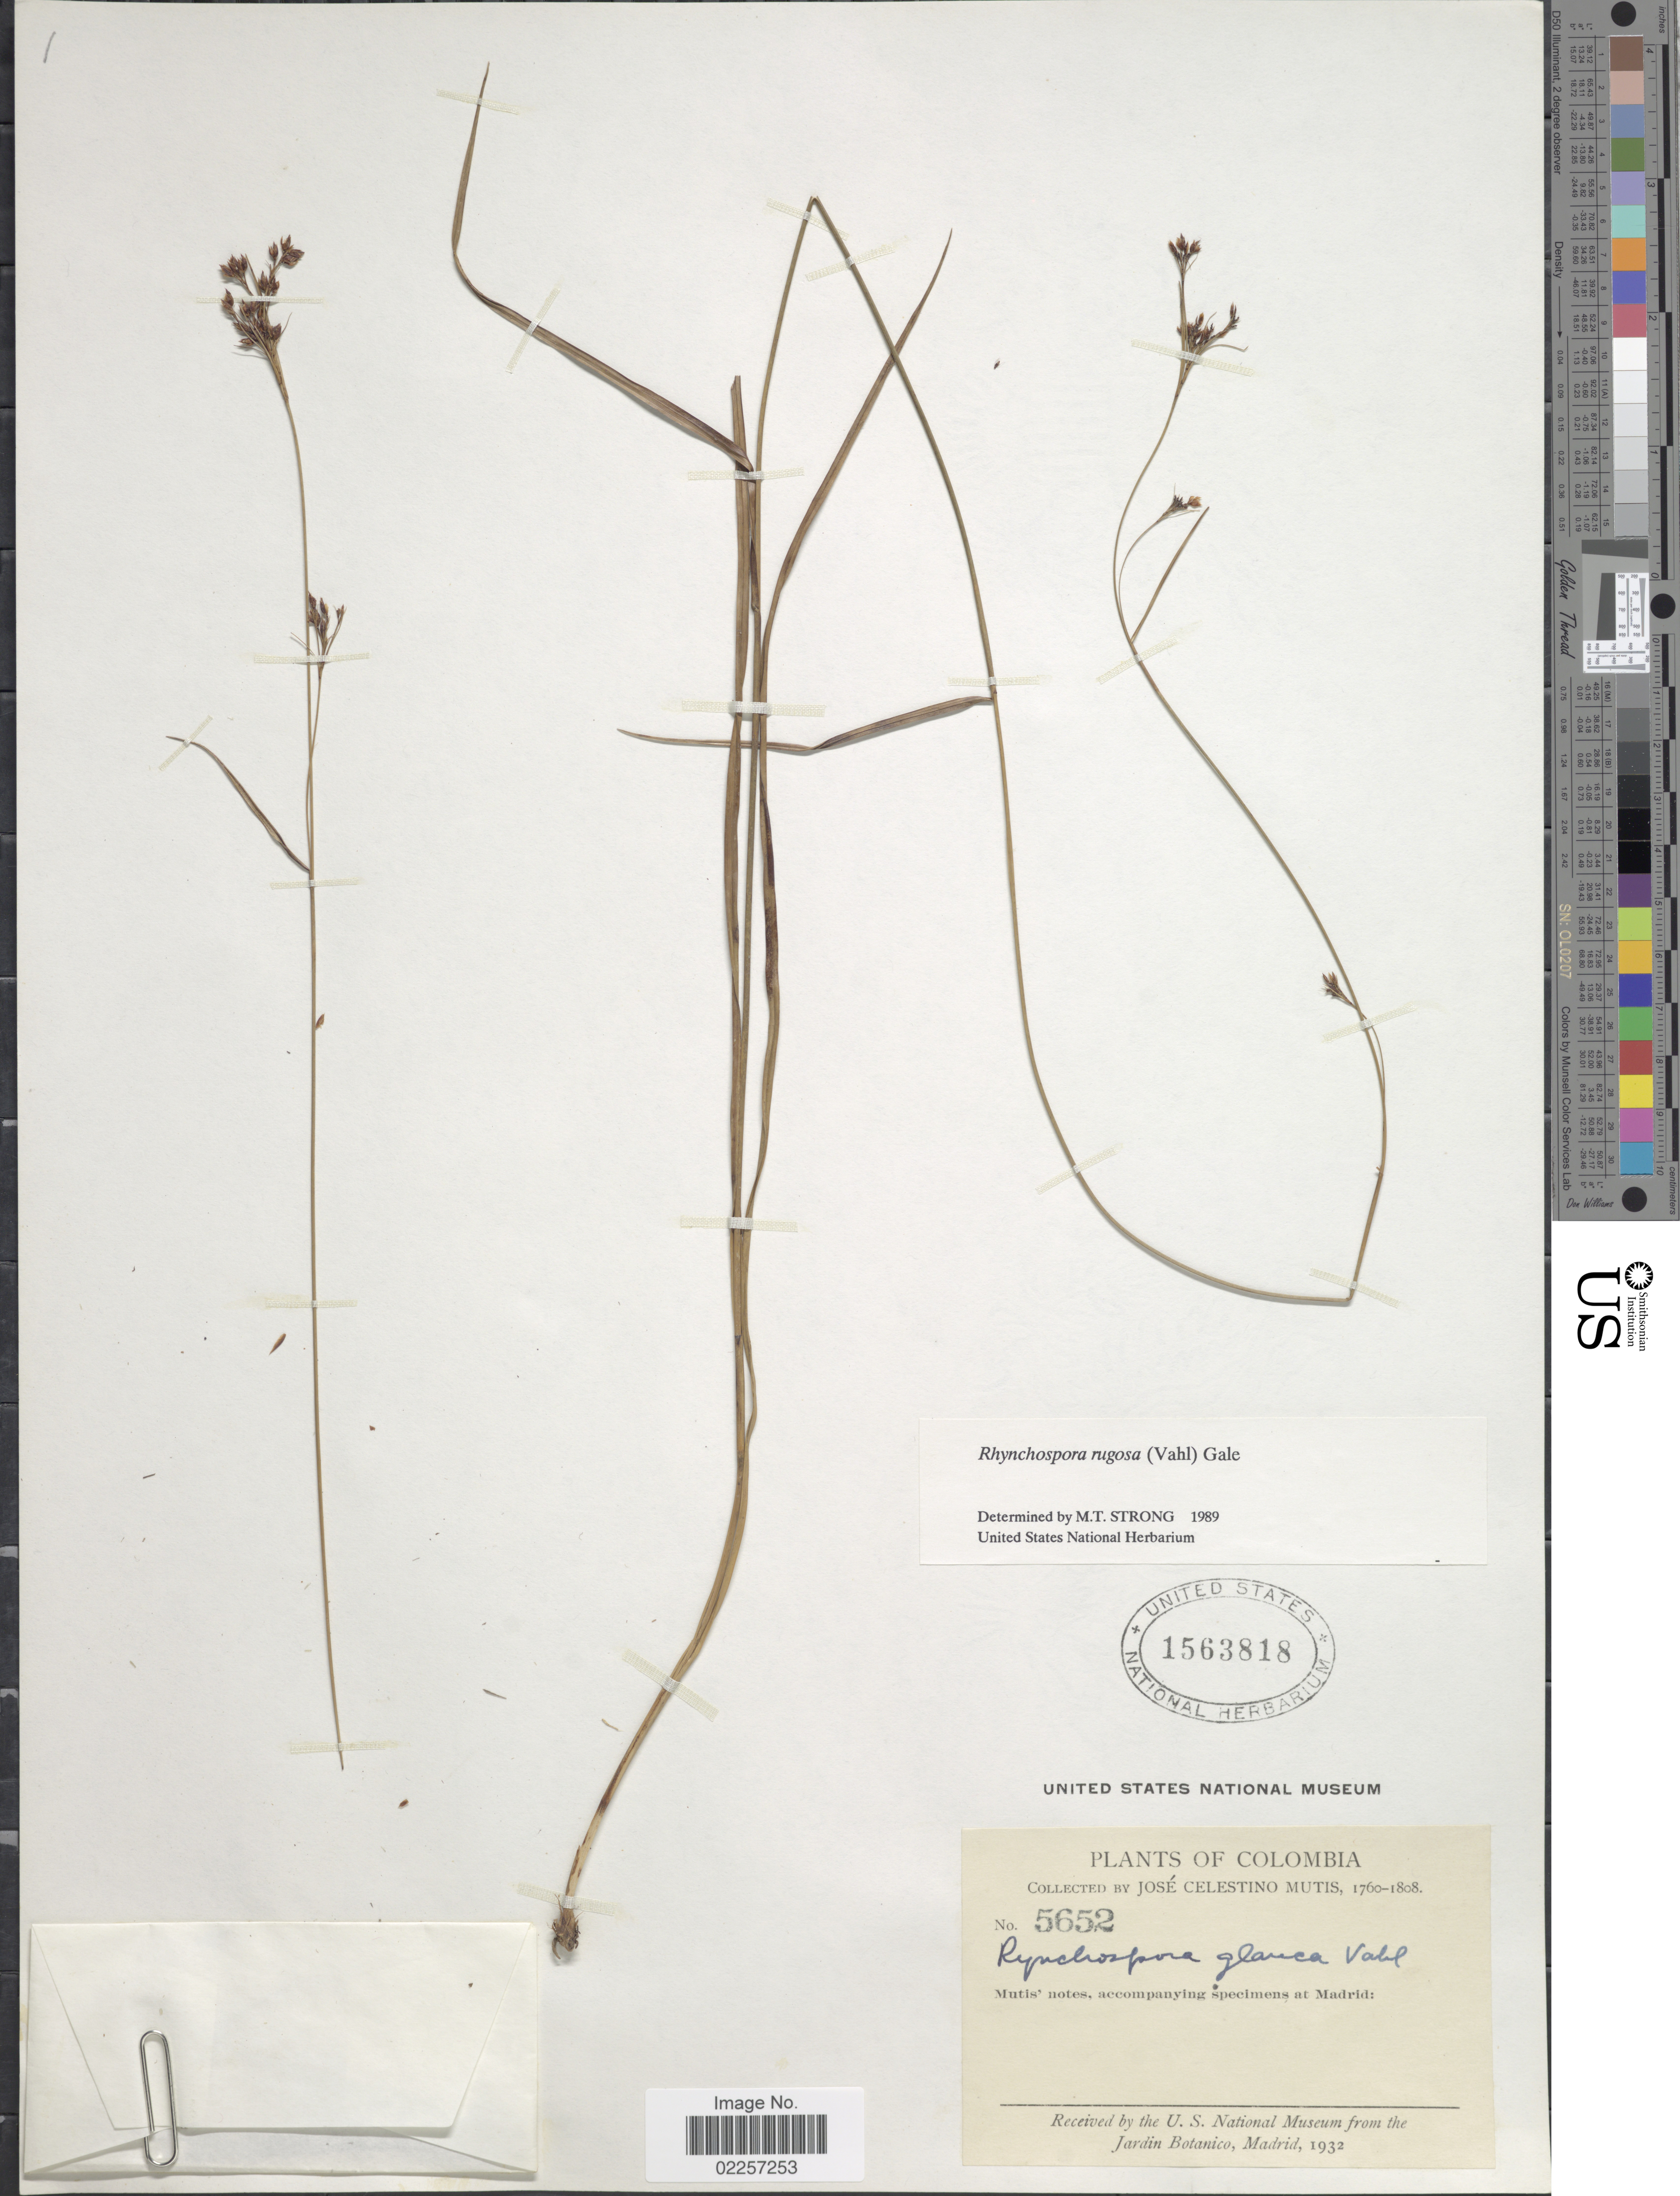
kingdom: Plantae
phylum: Tracheophyta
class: Liliopsida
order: Poales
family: Cyperaceae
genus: Rhynchospora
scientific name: Rhynchospora rugosa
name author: (Vahl) Gale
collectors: J. C. B. Mutis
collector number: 5652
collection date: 1760/1808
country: Colombia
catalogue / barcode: US 1563818